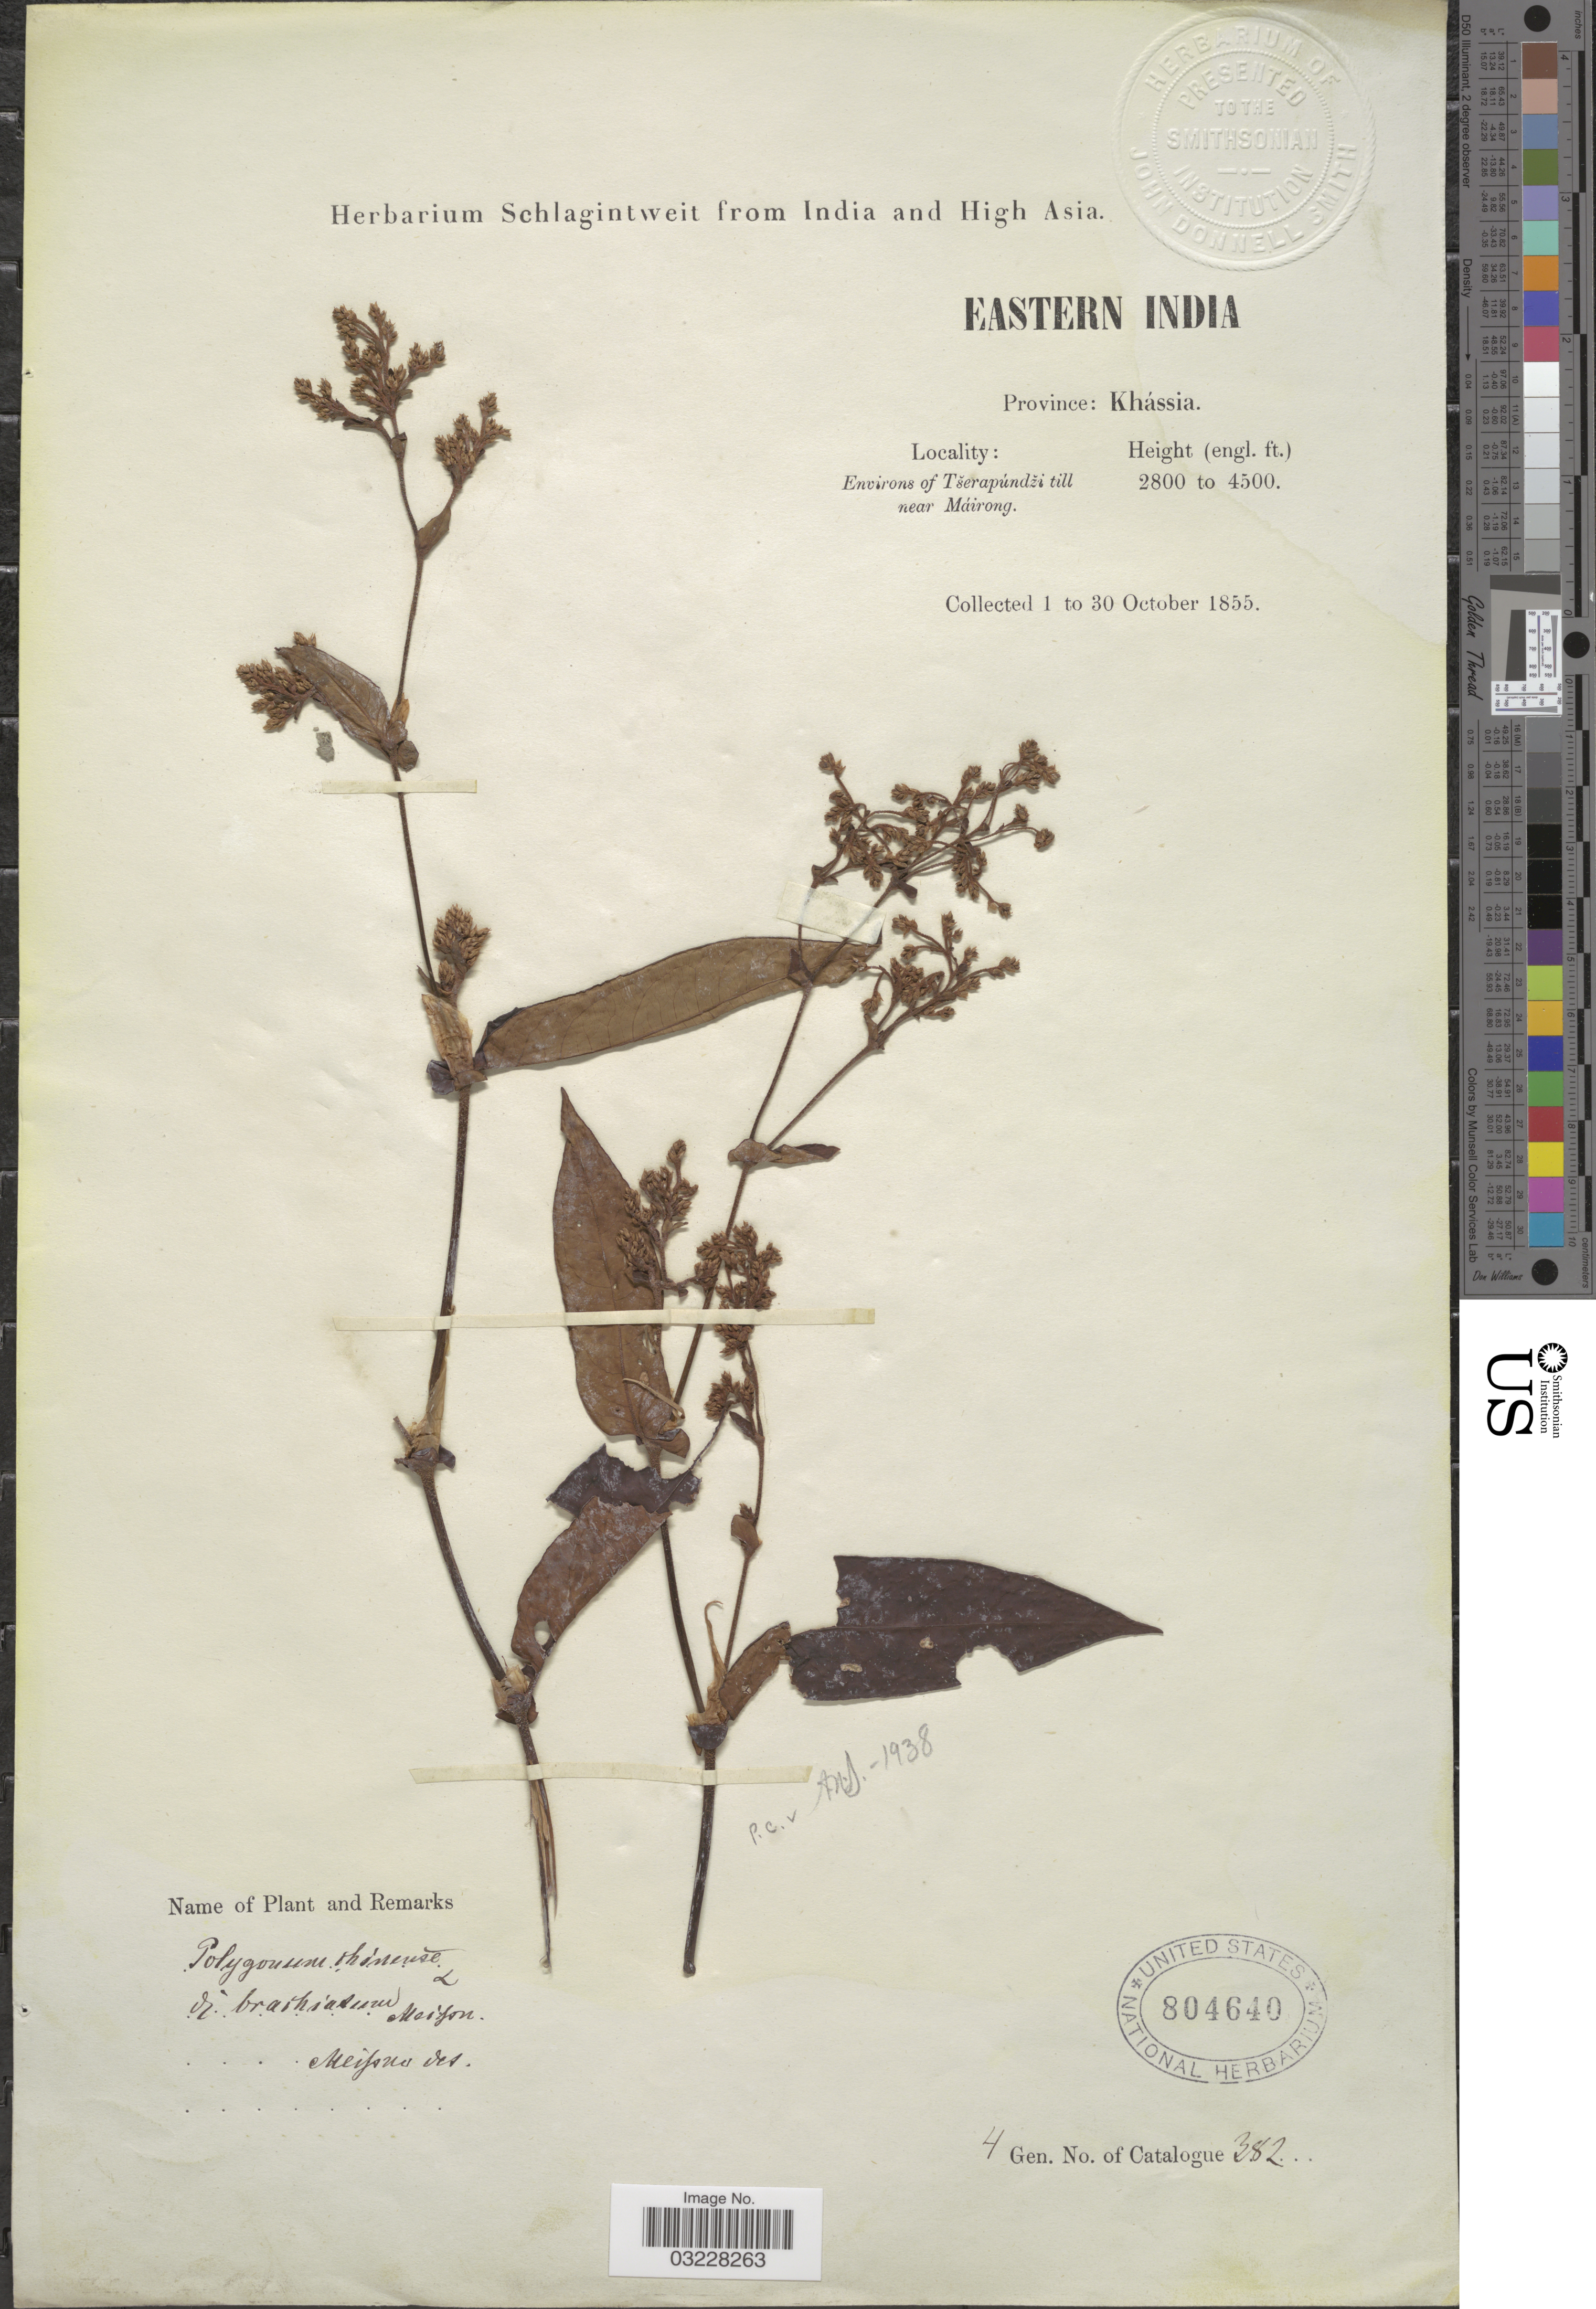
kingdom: Plantae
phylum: Tracheophyta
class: Magnoliopsida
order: Caryophyllales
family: Polygonaceae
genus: Polygonum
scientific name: Polygonum chinense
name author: L.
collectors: ex herb. Schlagintweit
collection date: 1855-10-01/1855-10-30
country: India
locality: Eastern India. Province: Khássia. Environs of Tserapúndzi till near Máirong.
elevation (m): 853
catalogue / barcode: US 804640